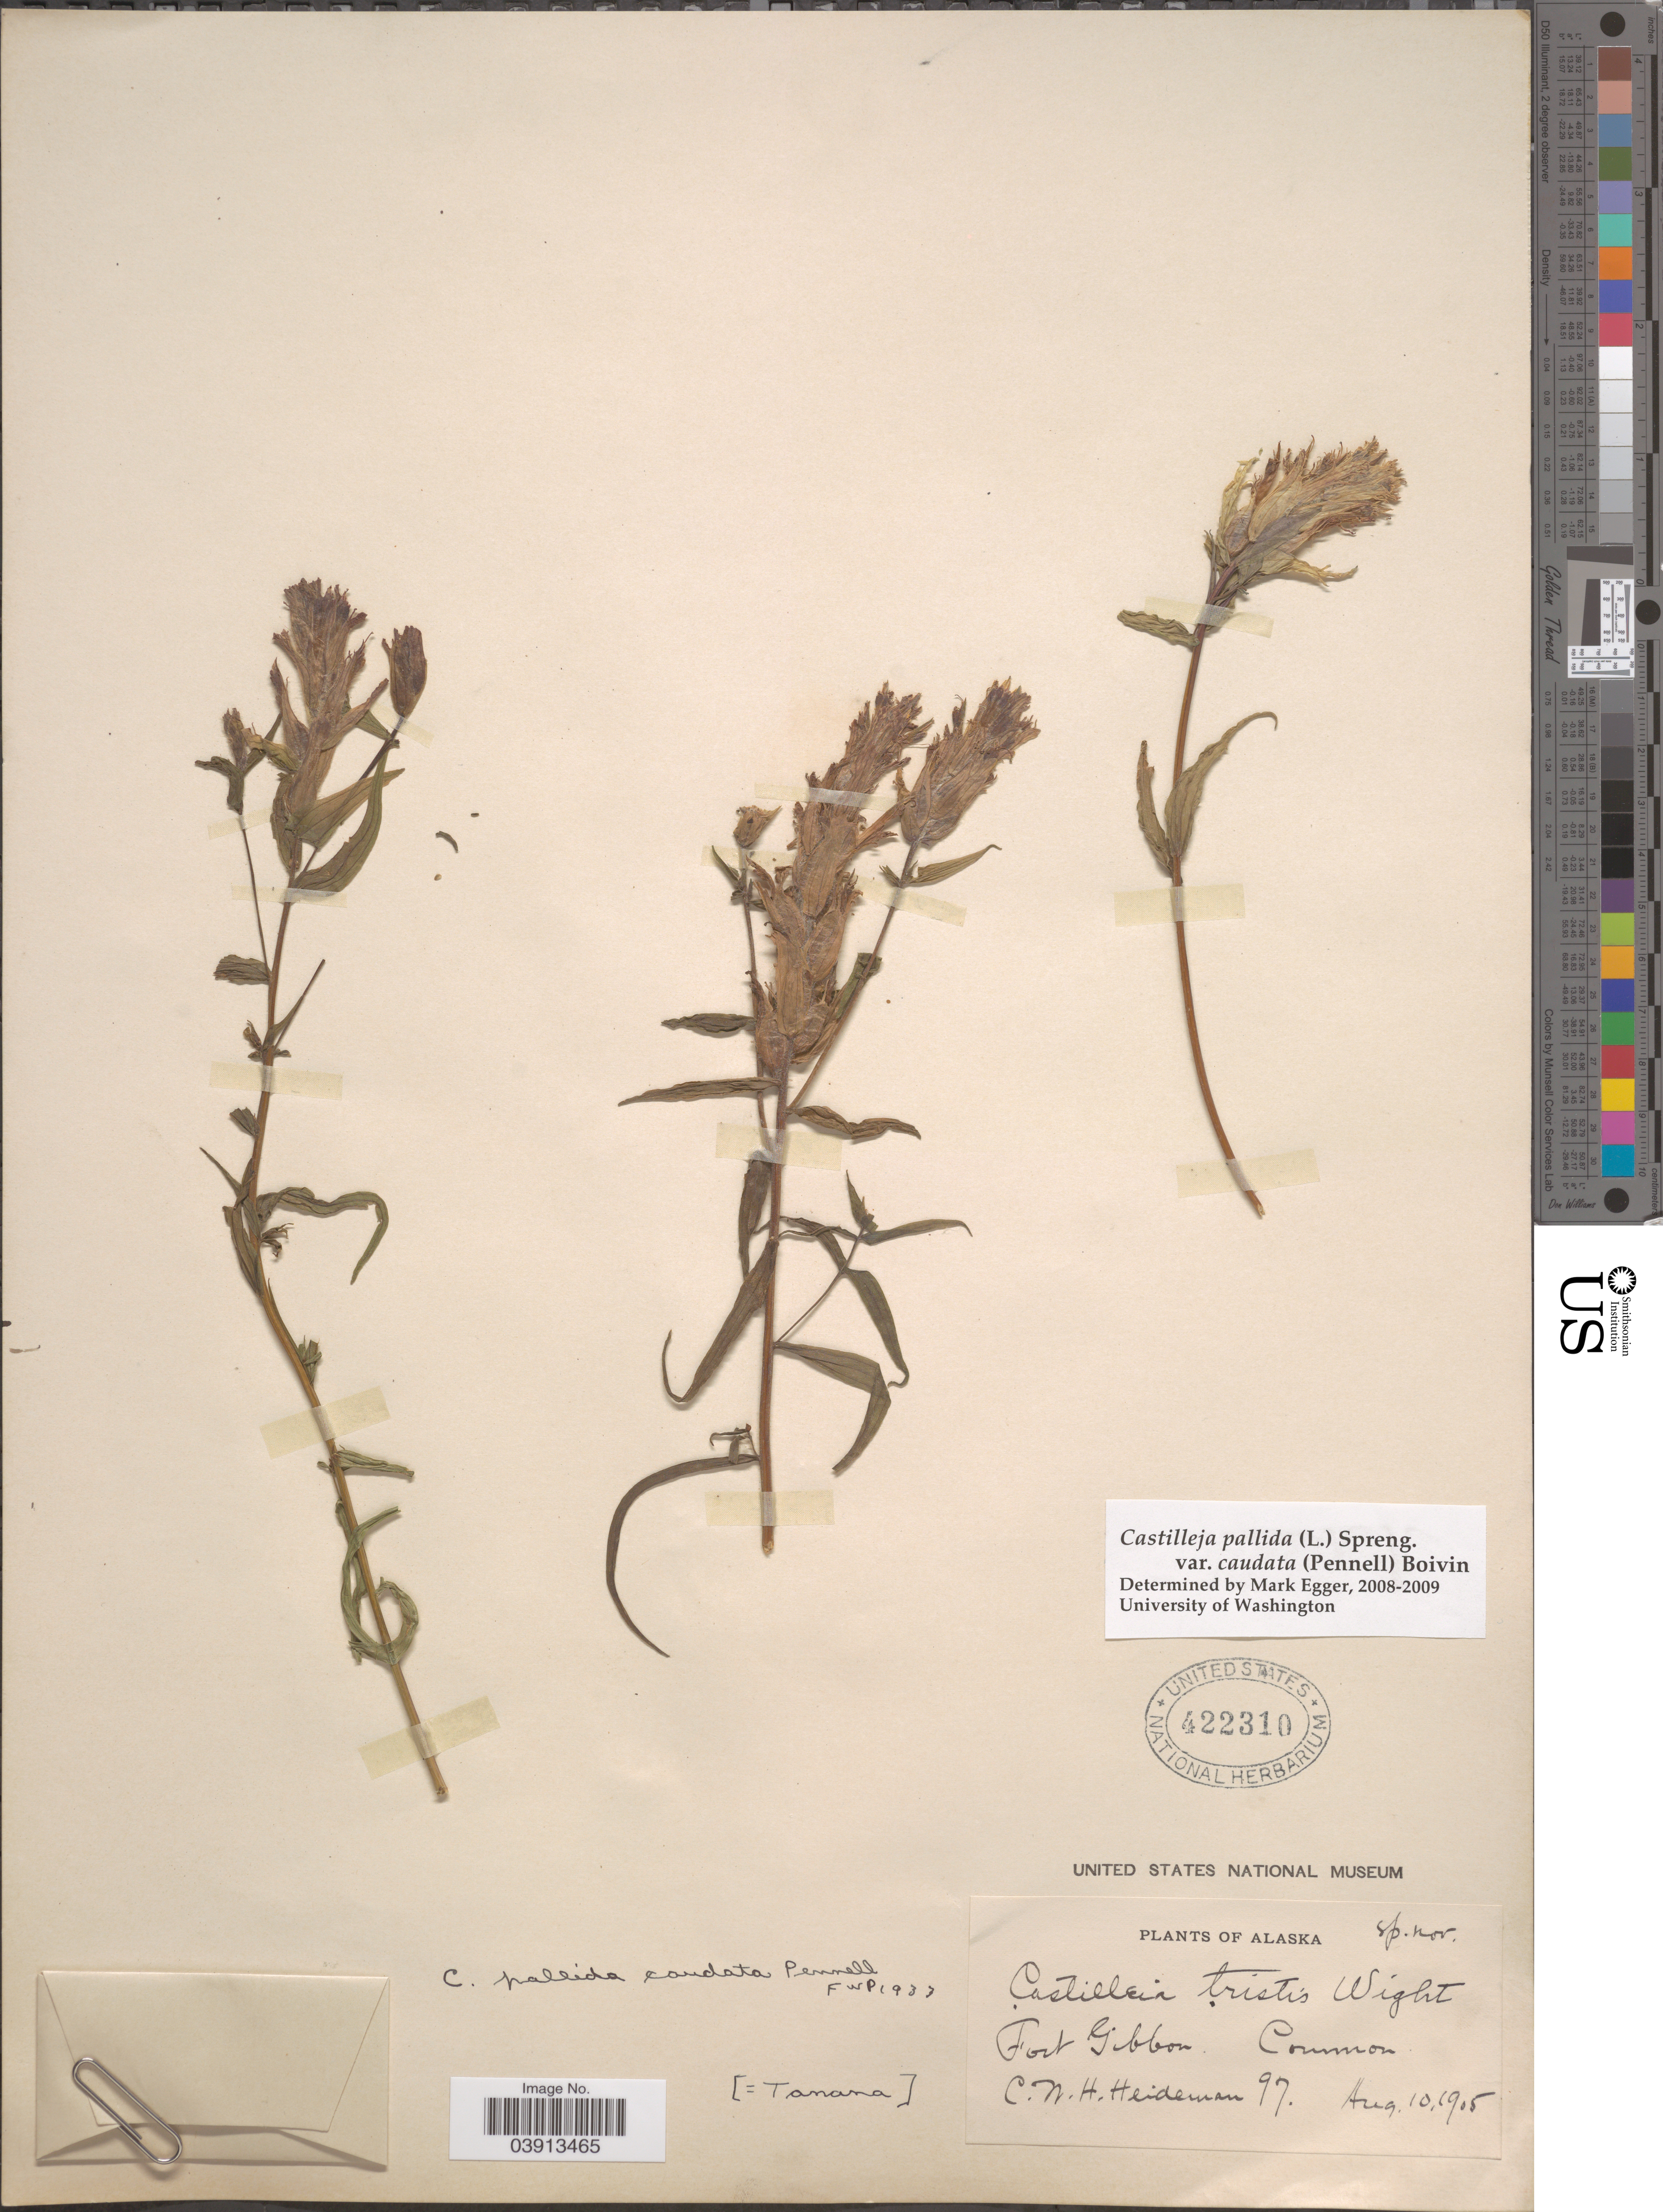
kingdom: Plantae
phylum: Tracheophyta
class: Magnoliopsida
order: Lamiales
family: Orobanchaceae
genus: Castilleja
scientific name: Castilleja pallida var. caudata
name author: (Pennell) B. Boivin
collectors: C. Heideman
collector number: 97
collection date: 1905-08-10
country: United States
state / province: Alaska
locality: Fort Gibbon. Tanana.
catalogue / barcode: US 422310